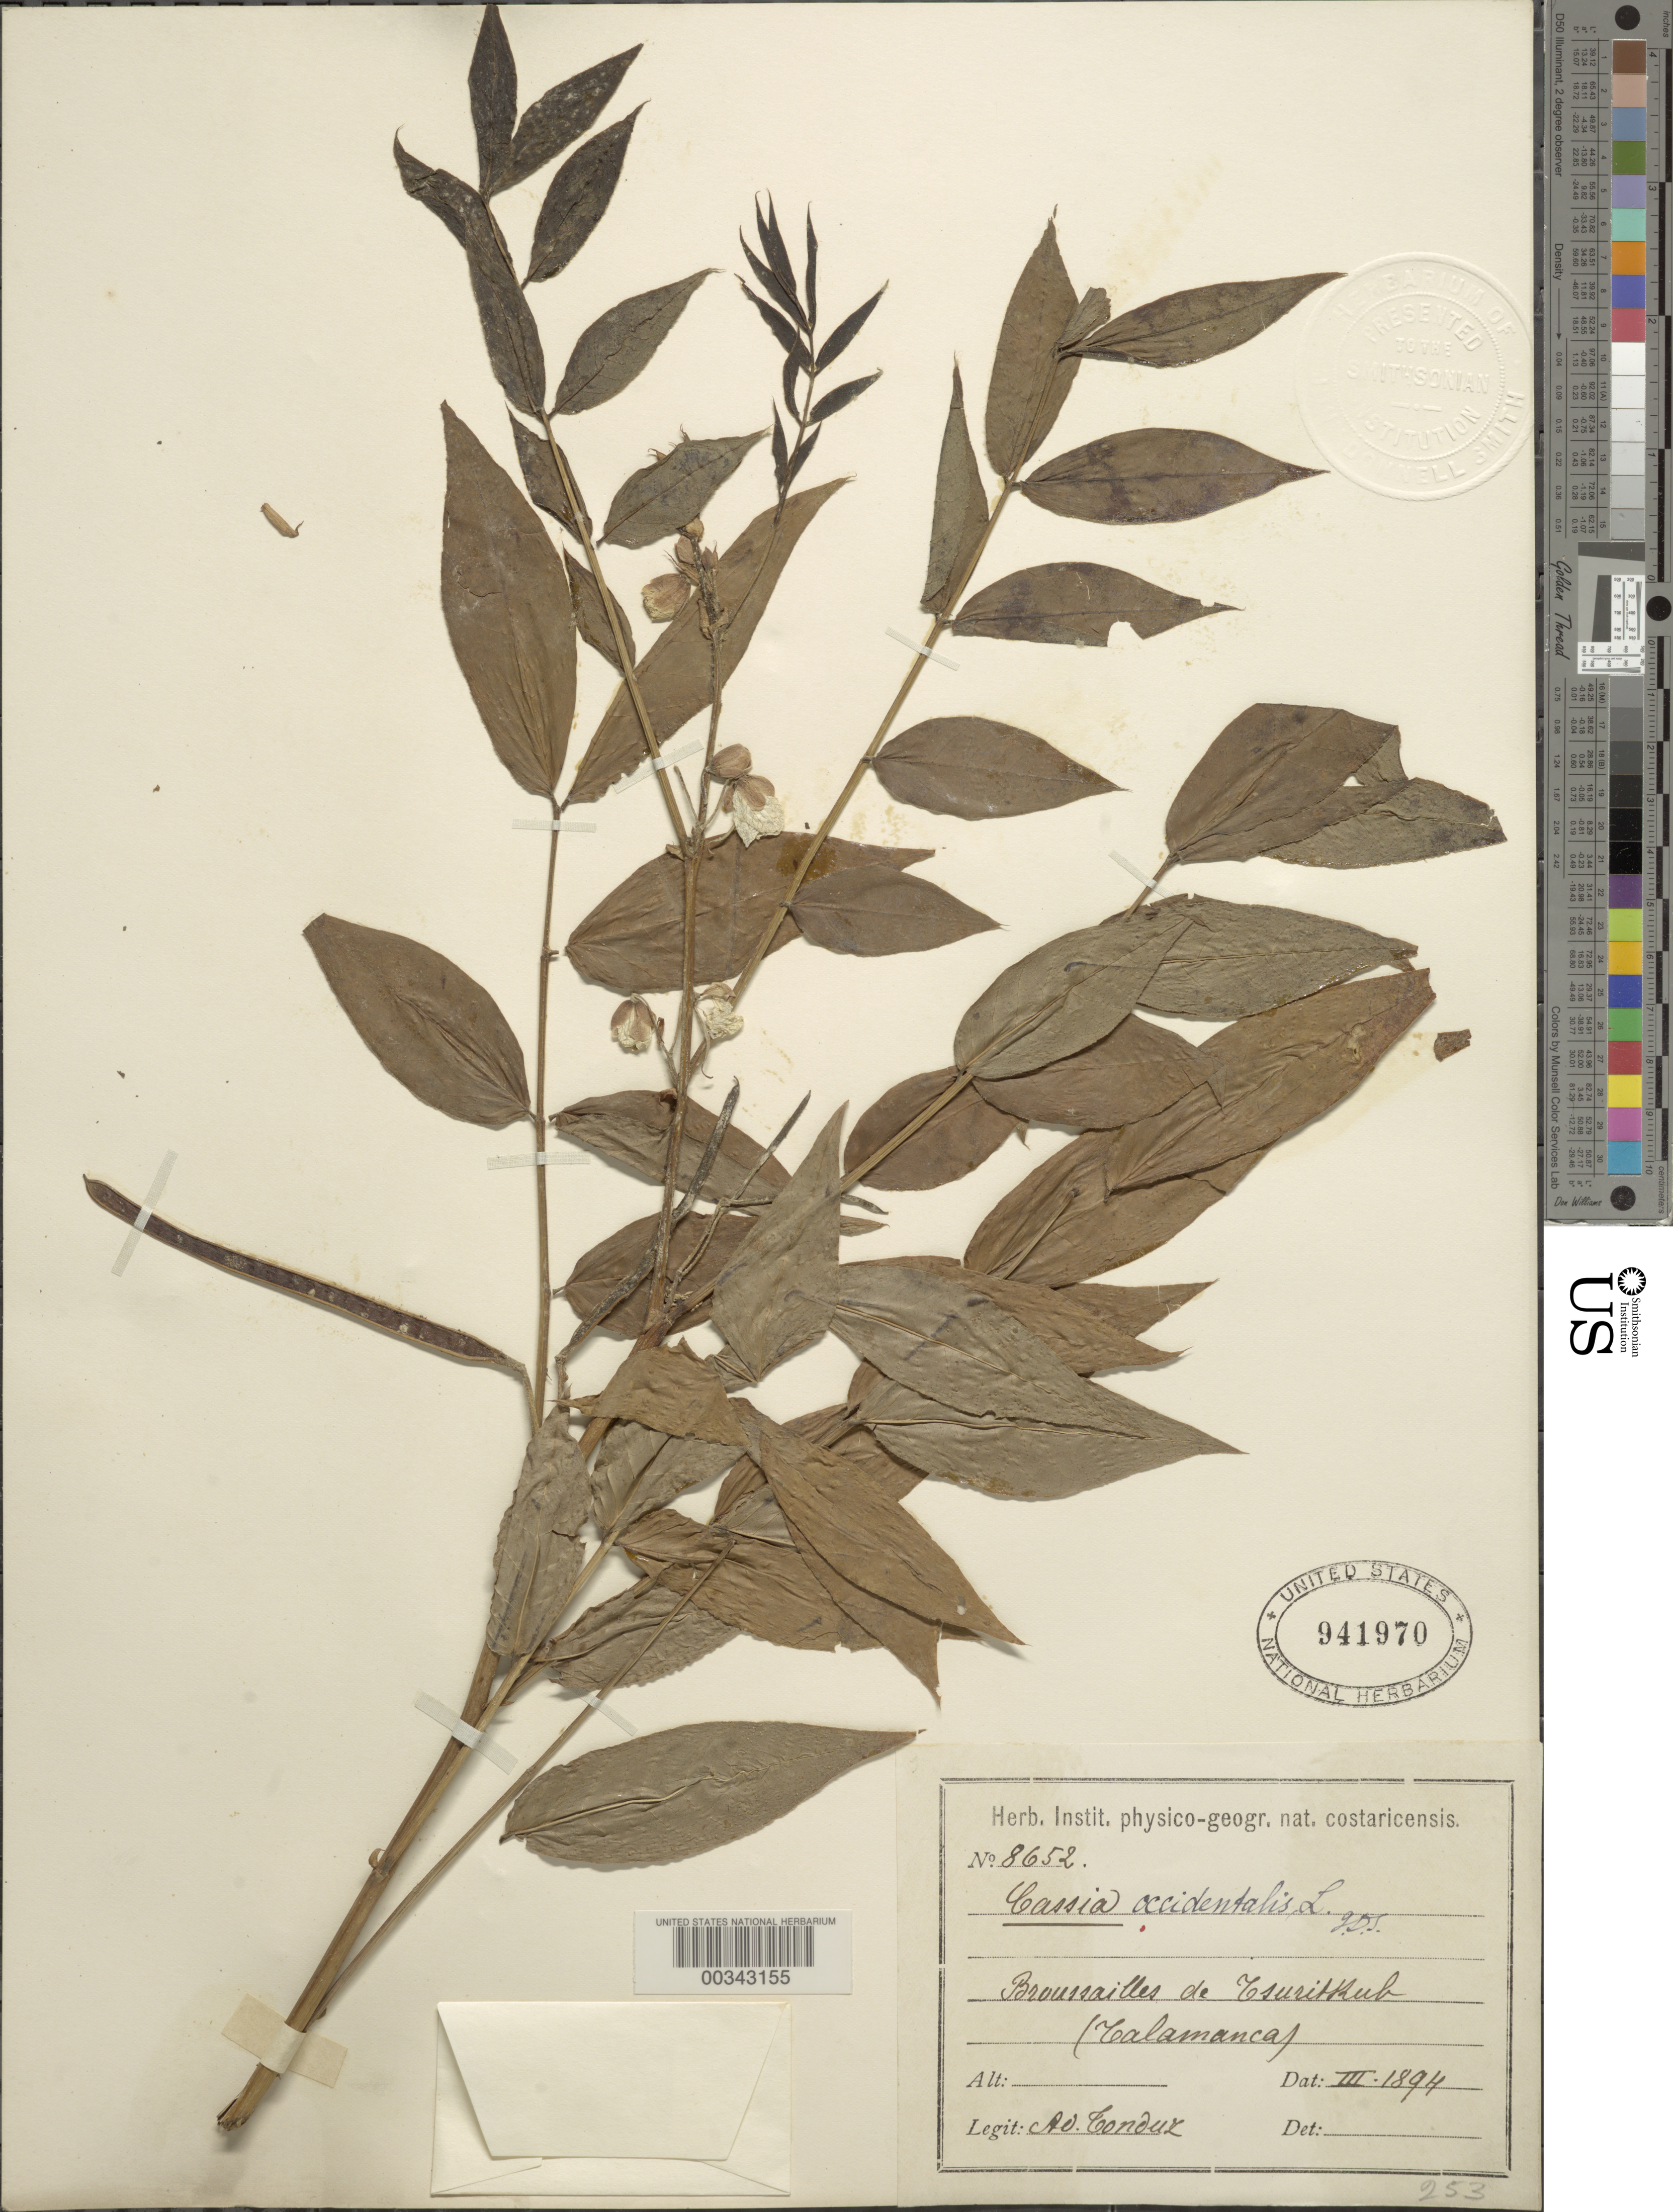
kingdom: Plantae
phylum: Tracheophyta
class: Magnoliopsida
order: Fabales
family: Fabaceae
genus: Senna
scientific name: Senna occidentalis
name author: (L.) Link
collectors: A. Tonduz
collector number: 8652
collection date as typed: Mar 1894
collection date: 1894-03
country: Costa Rica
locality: Broussailles de Tsuritkub (Calamanca)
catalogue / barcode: US 941970